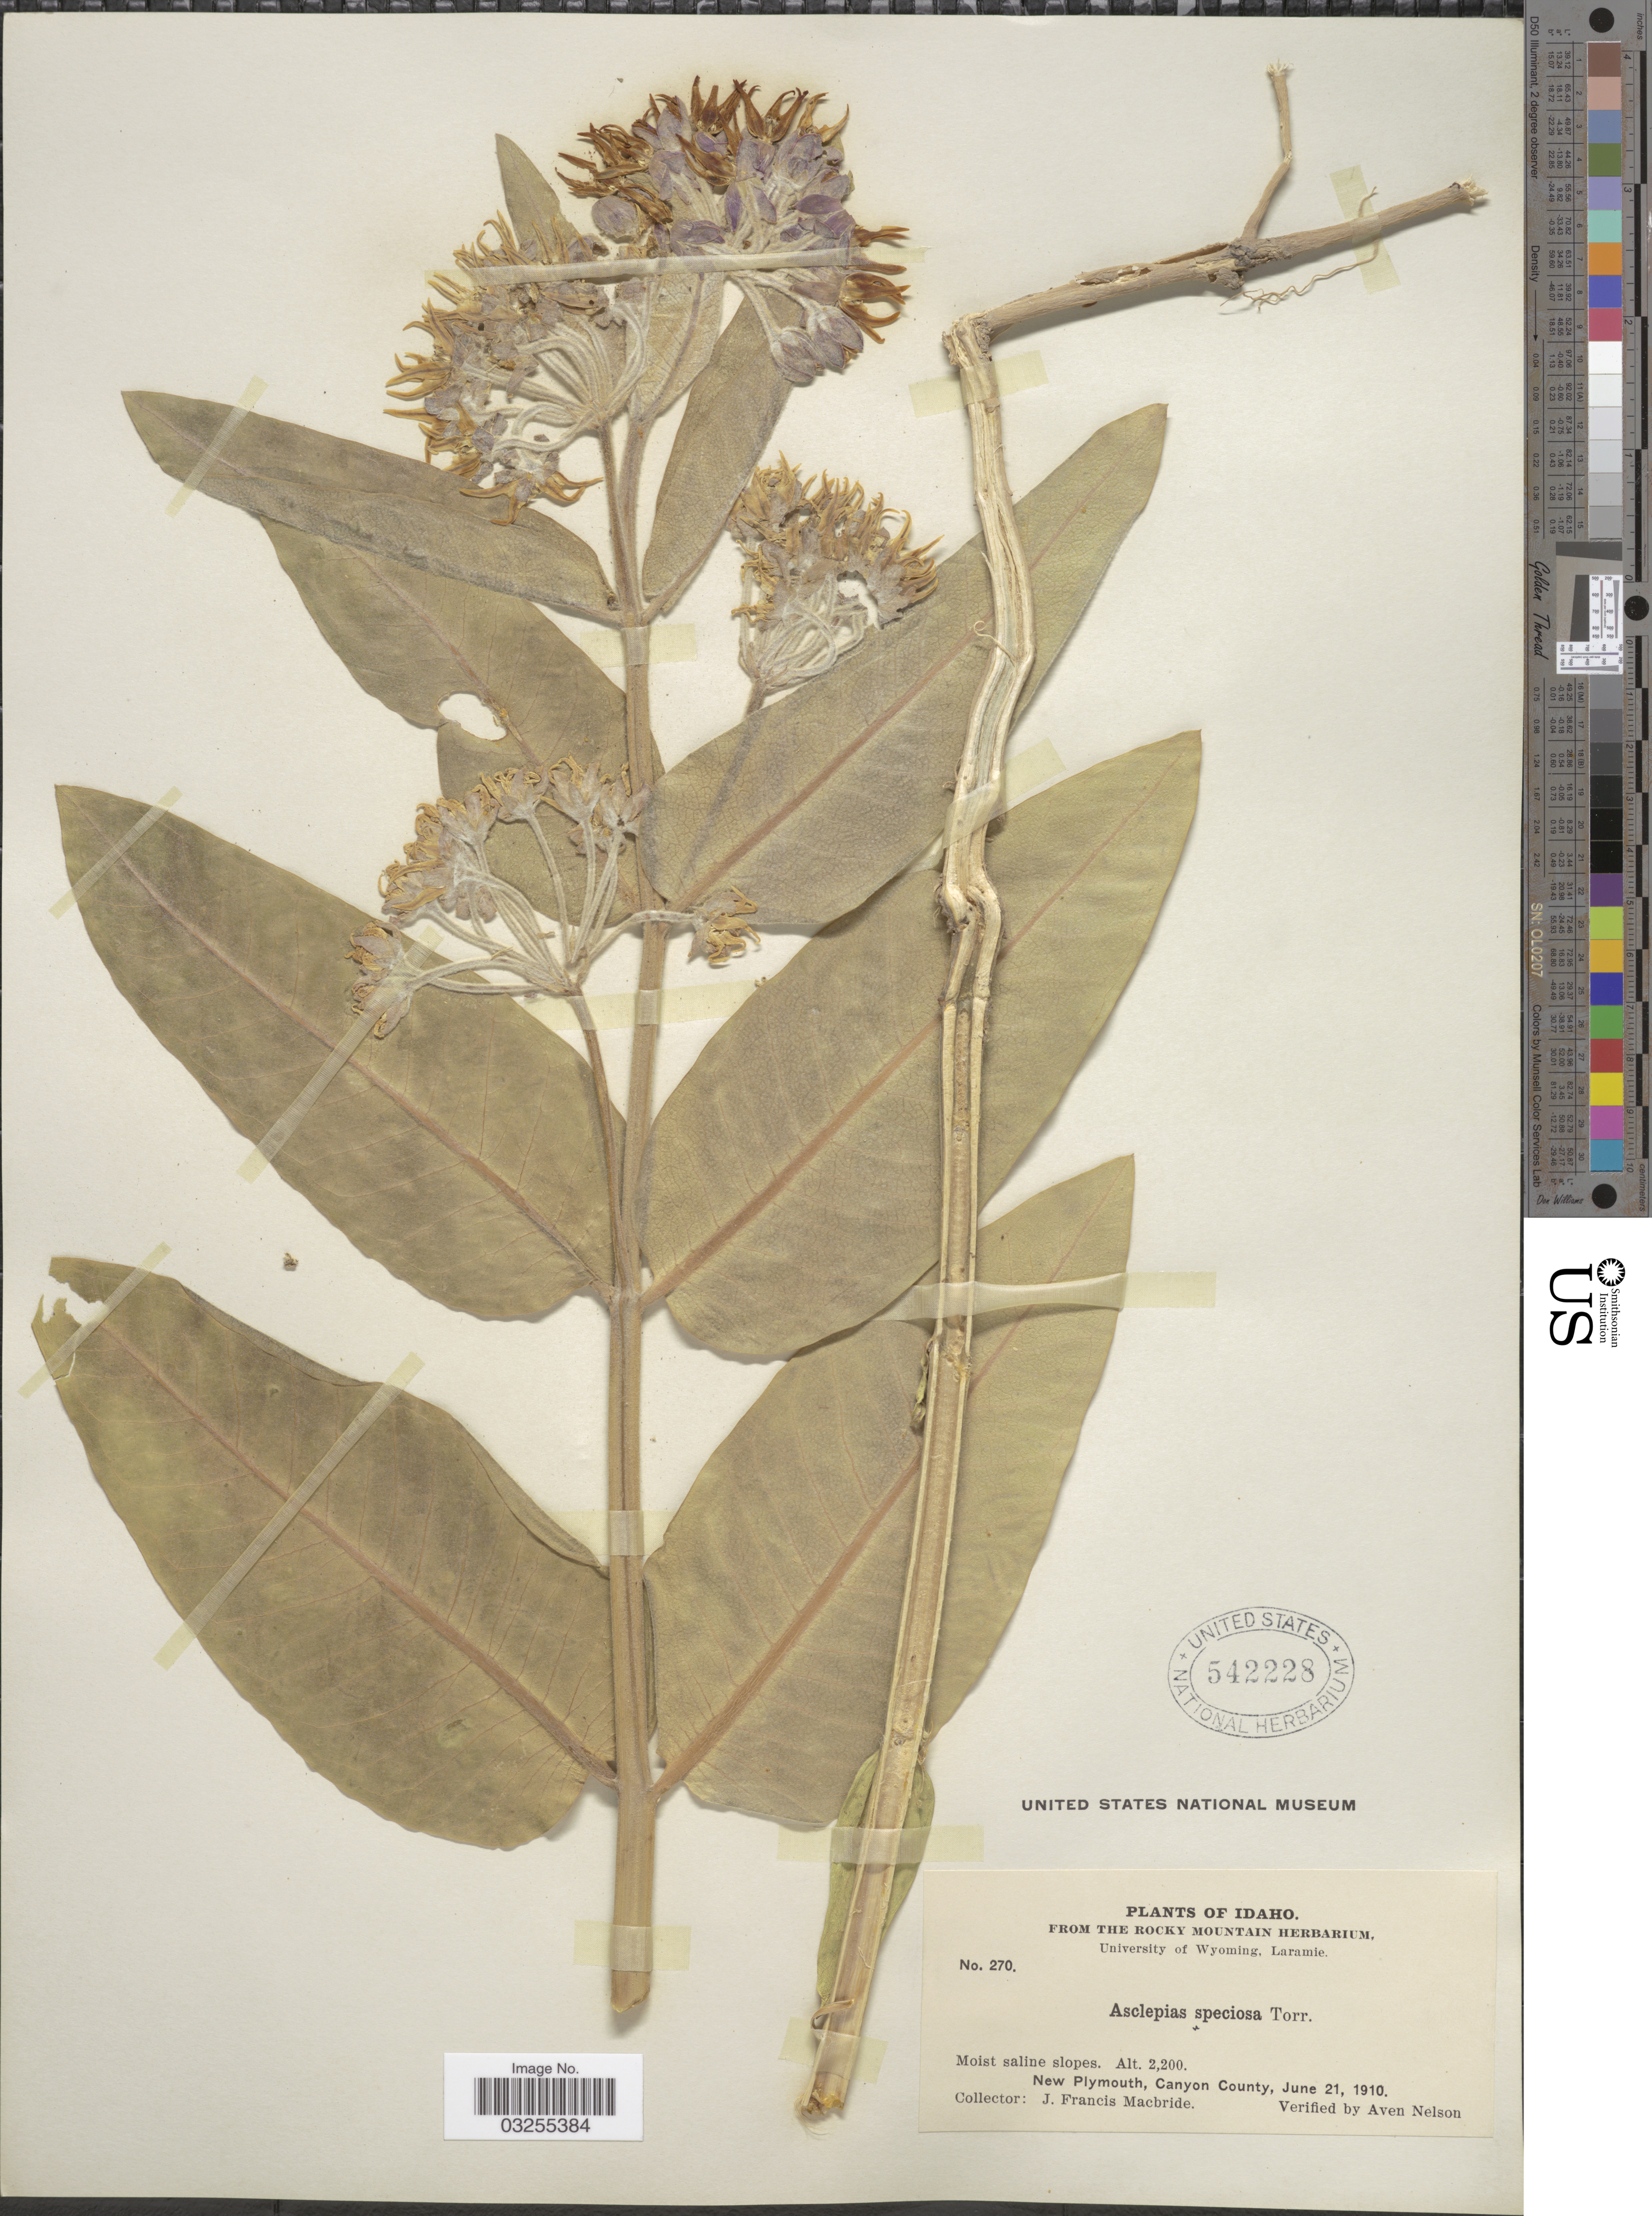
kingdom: Plantae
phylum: Tracheophyta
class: Magnoliopsida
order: Gentianales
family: Apocynaceae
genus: Asclepias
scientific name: Asclepias speciosa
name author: Torr.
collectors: J. F. Macbride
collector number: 270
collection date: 1910-06-21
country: United States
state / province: Idaho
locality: New Plymouth, Canyon County.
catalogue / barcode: US 542228